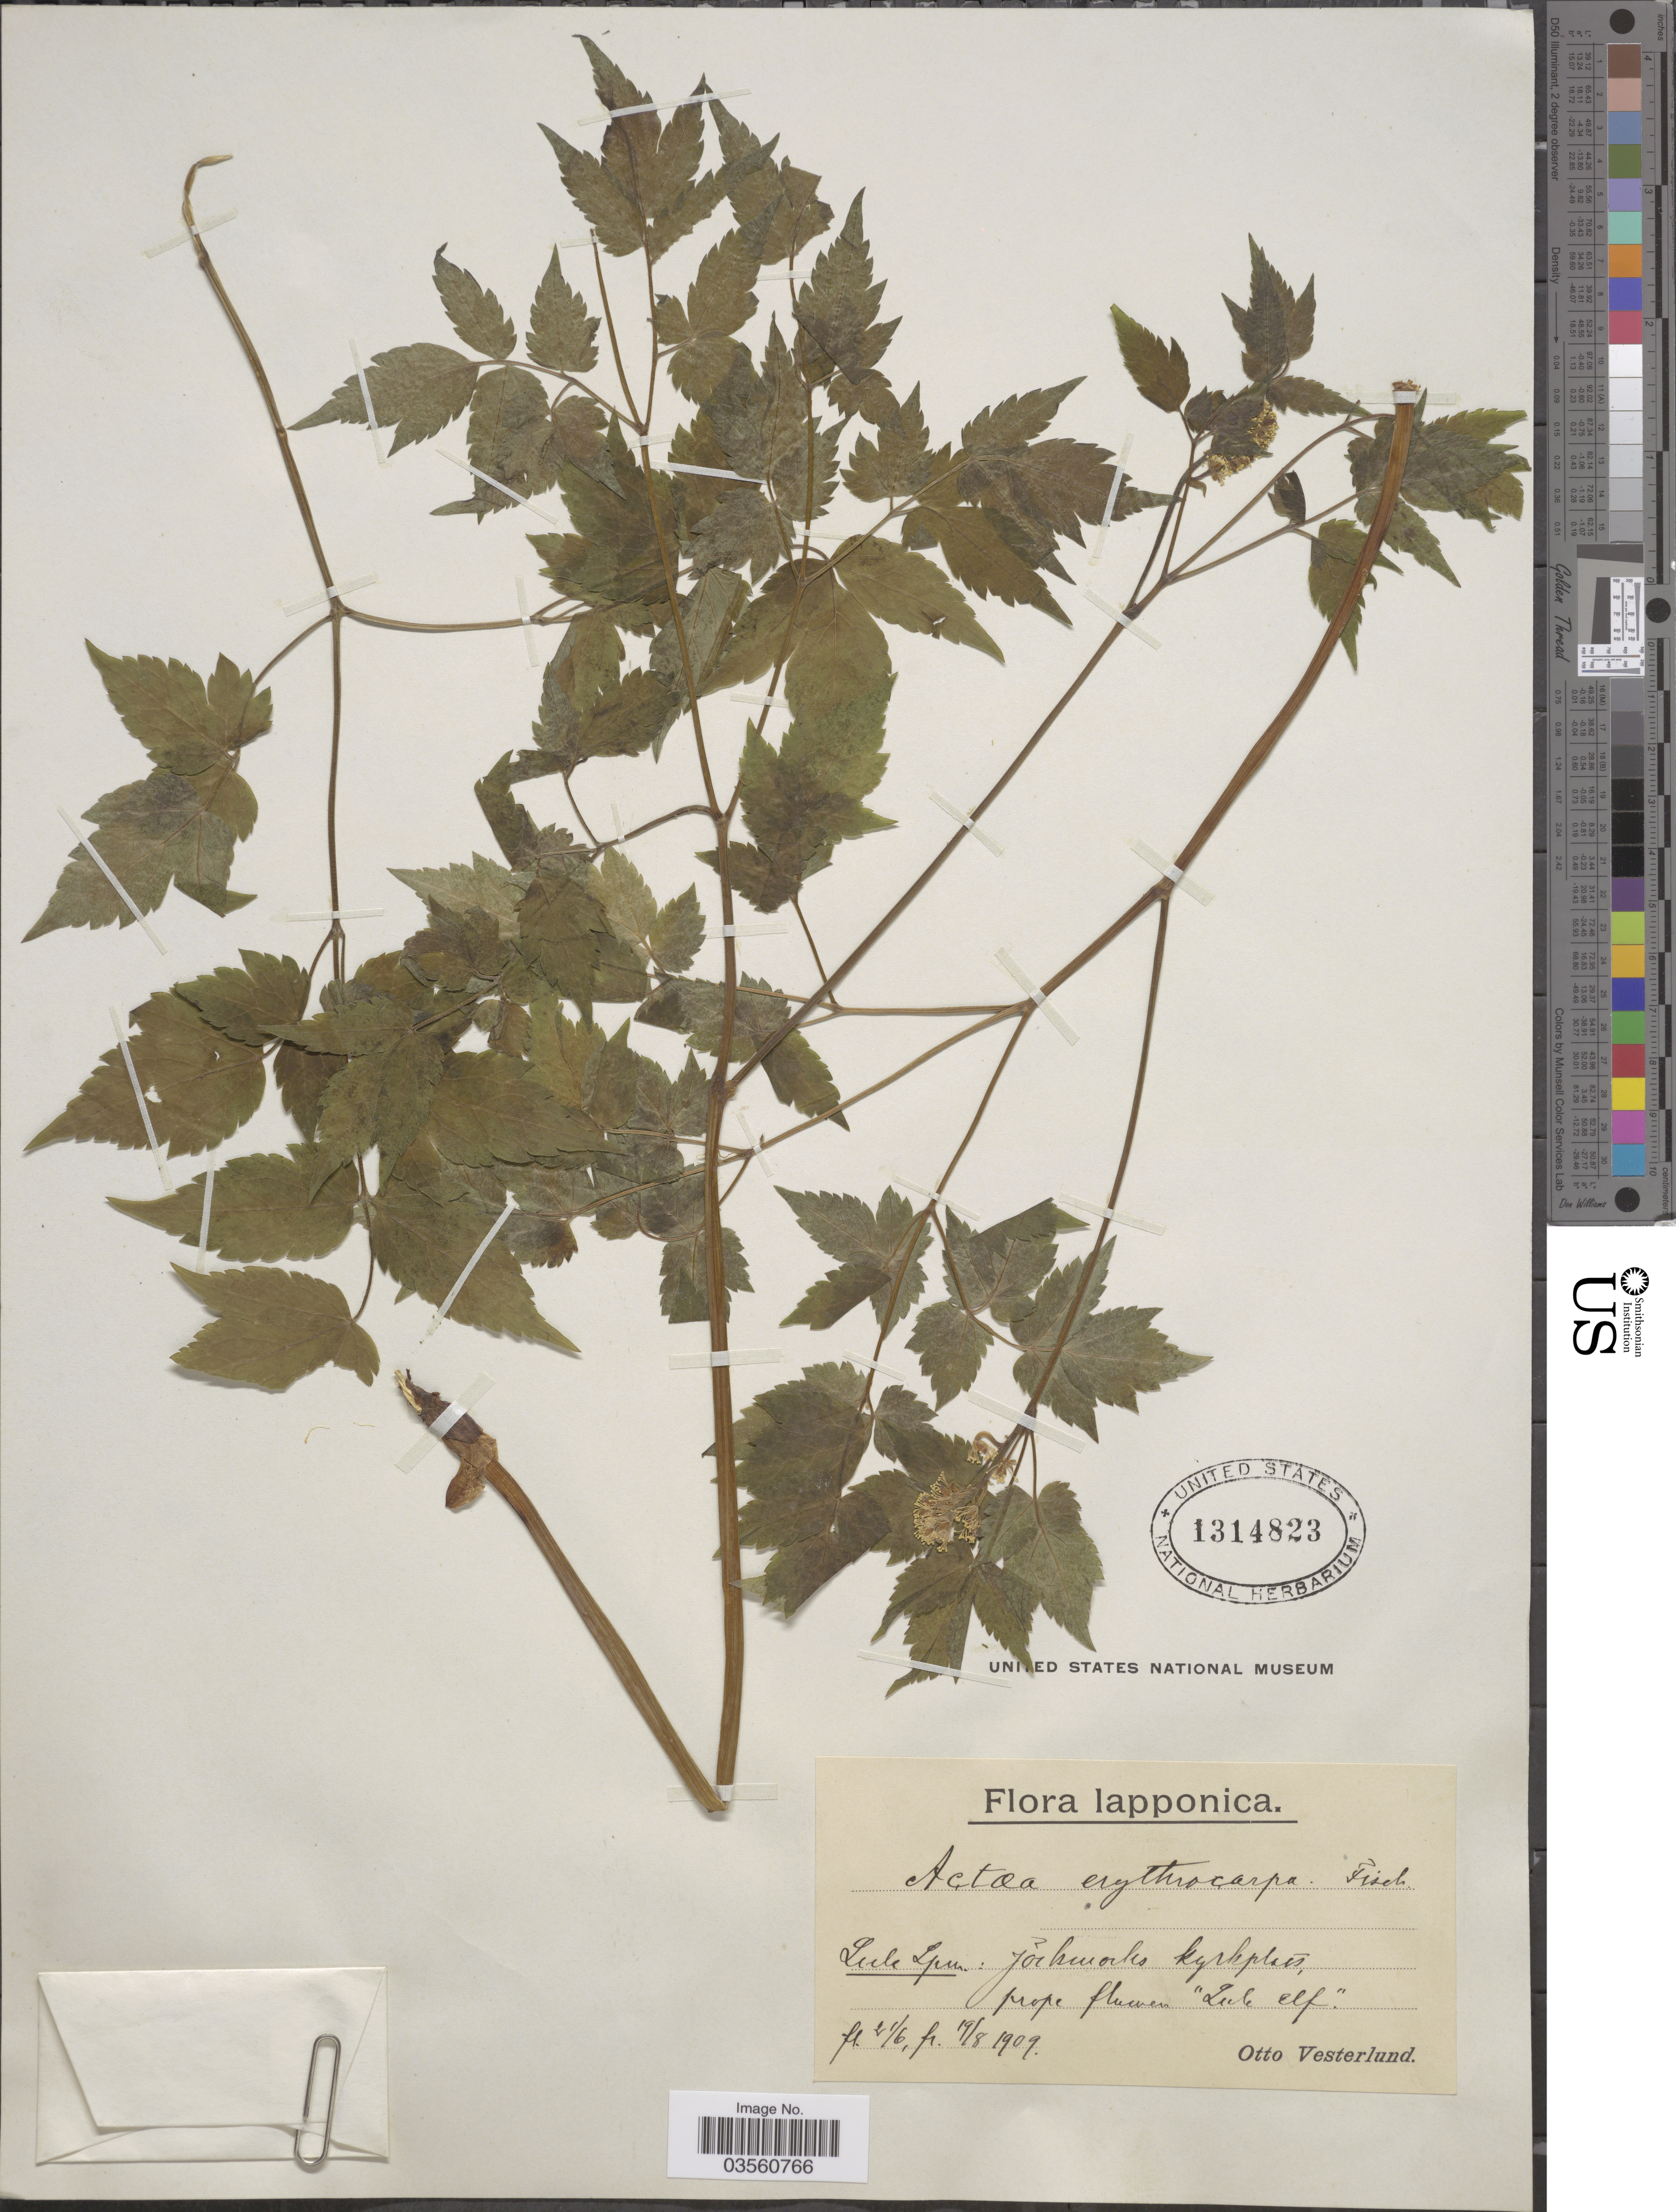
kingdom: Plantae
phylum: Tracheophyta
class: Magnoliopsida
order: Ranunculales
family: Ranunculaceae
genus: Actaea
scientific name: Actaea spicata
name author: L.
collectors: O. Vesterlund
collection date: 1909-06-21/1909-08-19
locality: Lapponica. Lule Lpm.: Jõckmocks [interpreted] kyrkplaces [interpreted], prope flumen "Zule Elf".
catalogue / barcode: US 1314823